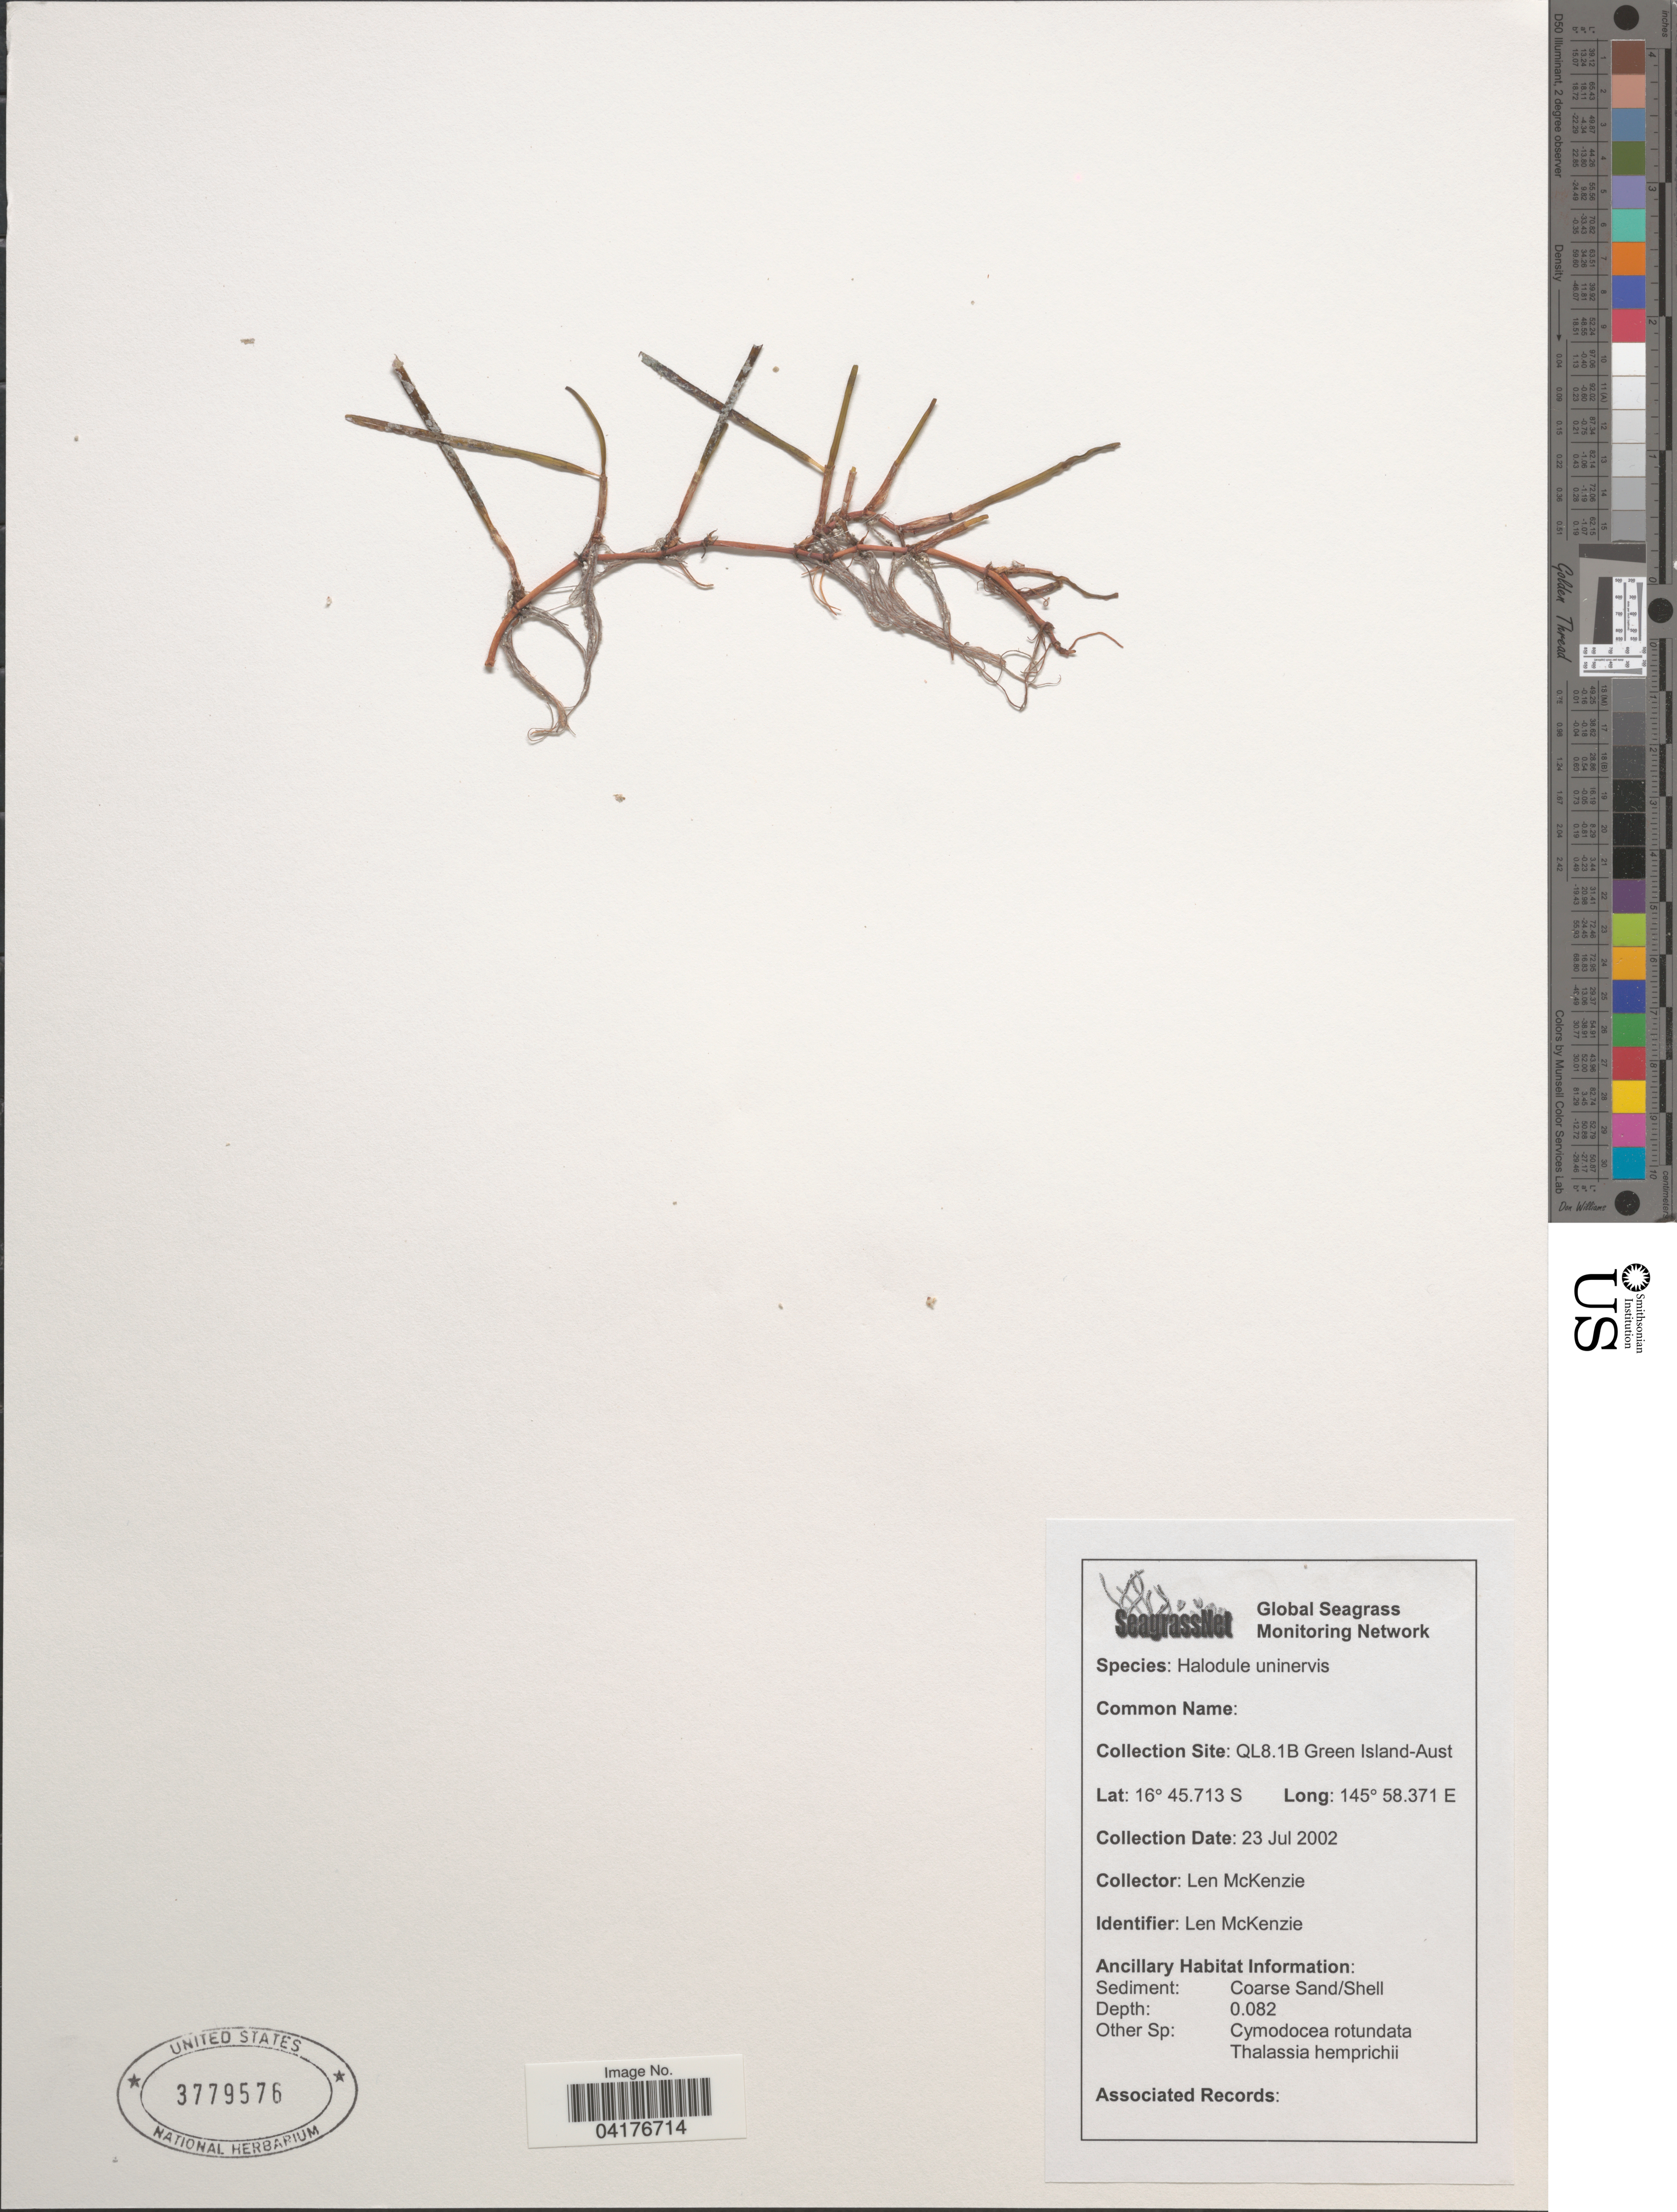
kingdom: Plantae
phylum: Tracheophyta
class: Liliopsida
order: Alismatales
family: Cymodoceaceae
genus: Halodule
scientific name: Halodule uninervis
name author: (Forssk.) Asch.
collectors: L. McKenzie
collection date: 2002-07-23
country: Australia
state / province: Queensland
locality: QL8.1B Green Island.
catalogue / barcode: US 3779576